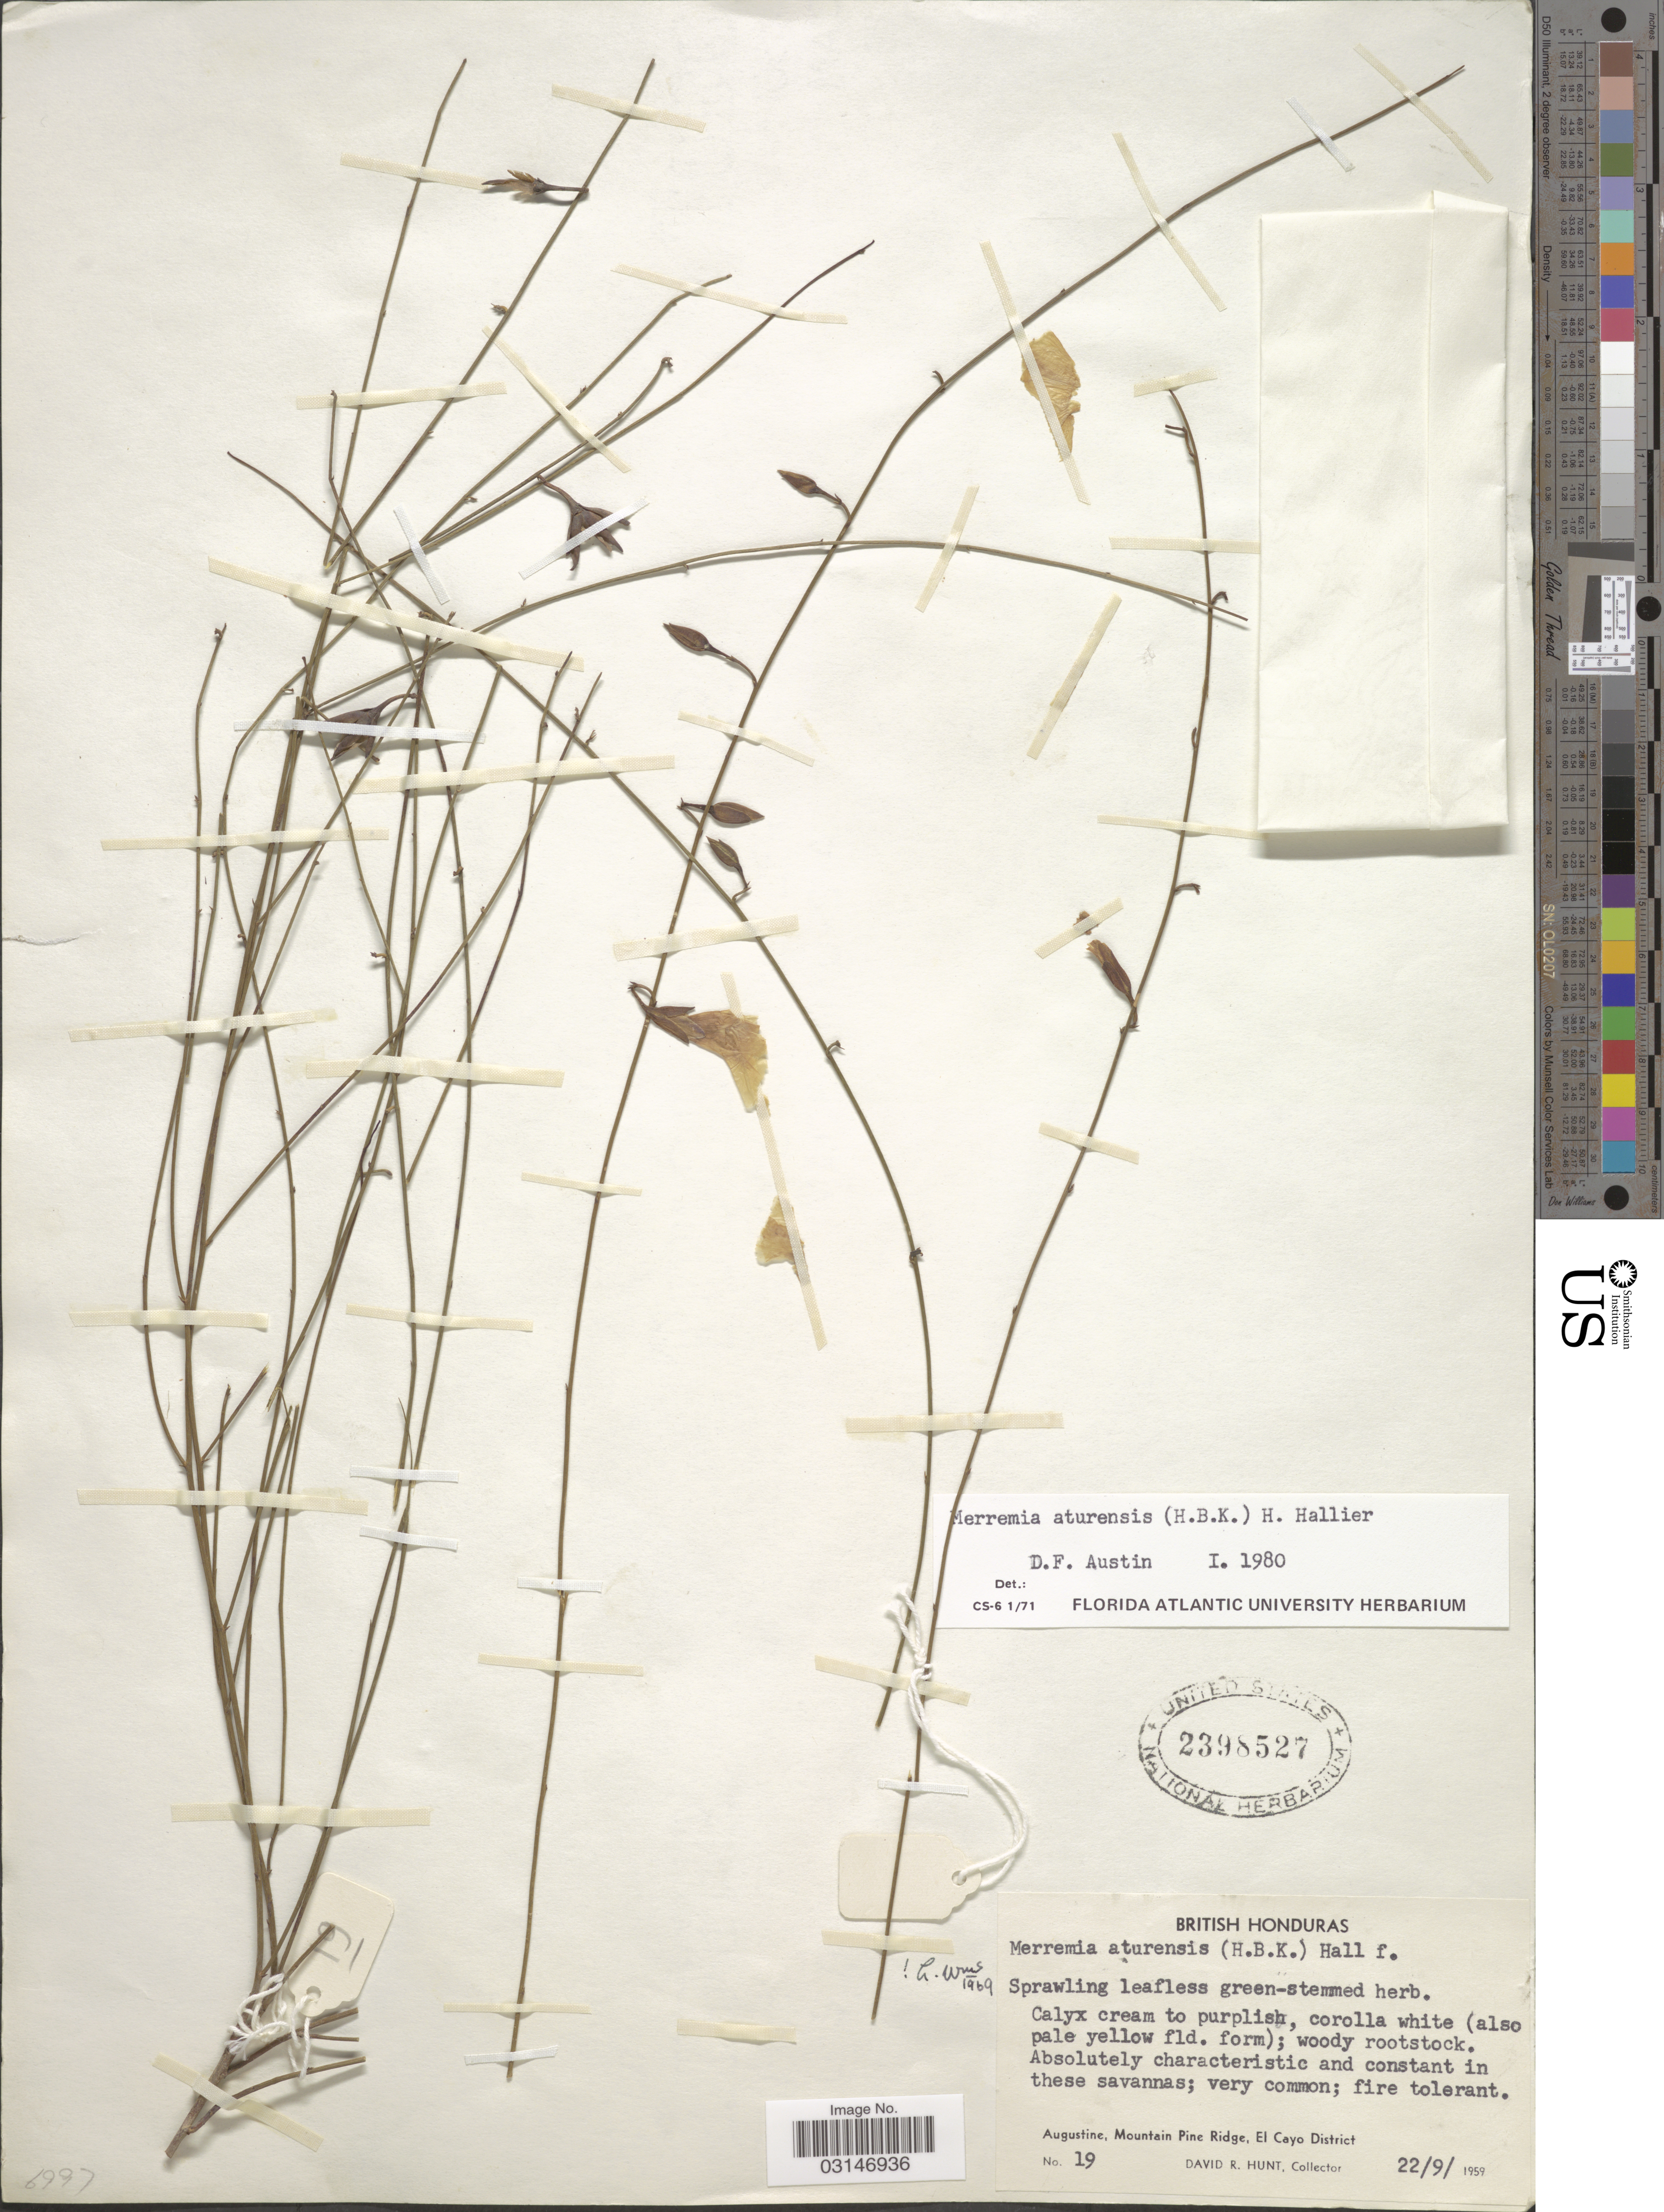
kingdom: Plantae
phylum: Tracheophyta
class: Magnoliopsida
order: Solanales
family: Convolvulaceae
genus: Distimake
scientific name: Distimake aturensis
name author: (Kunth) A. R. Simões & Staples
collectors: D. Hunt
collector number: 19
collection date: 1959-09-22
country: Belize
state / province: Cayo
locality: British Honduras, Augustine, Mountain Pine Ridge, El Cayo District.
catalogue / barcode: US 2398527